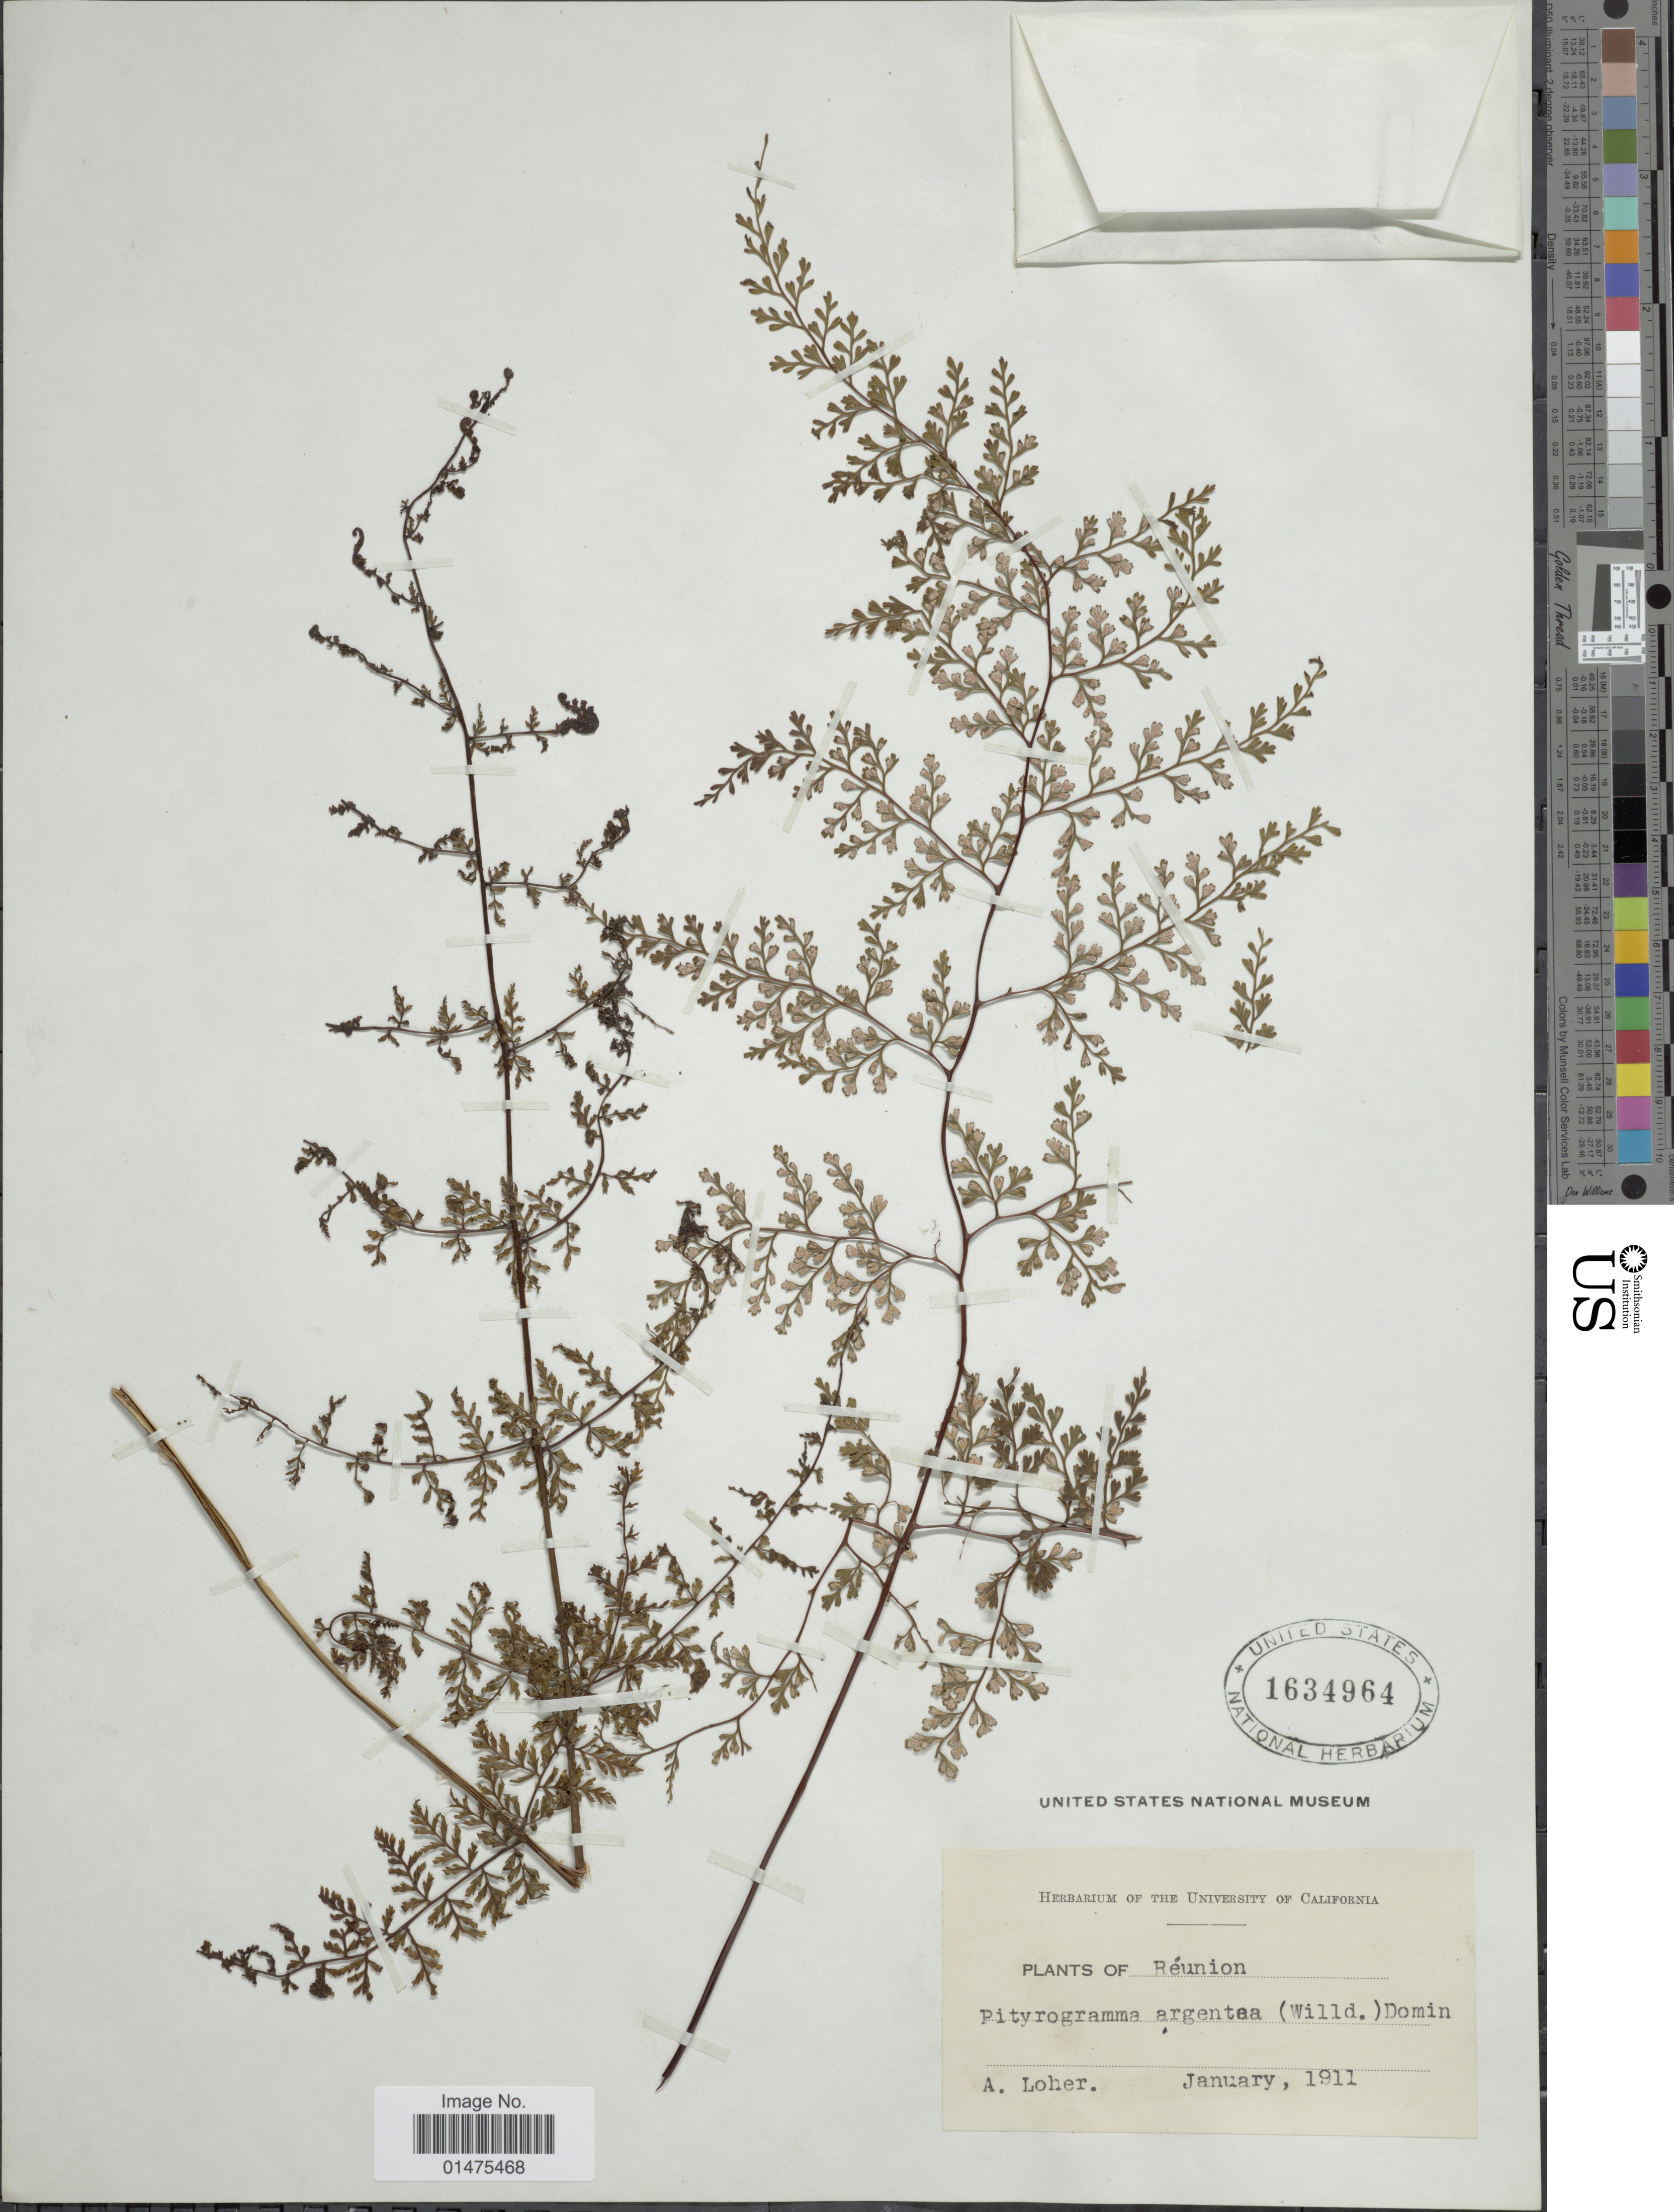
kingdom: Plantae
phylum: Tracheophyta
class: Polypodiopsida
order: Polypodiales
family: Pteridaceae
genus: Pityrogramma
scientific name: Pityrogramma argentea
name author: (Willd.) Hennequin & H. Schneid.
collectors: A. Loher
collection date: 1911-01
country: Reunion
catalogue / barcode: US 1634964